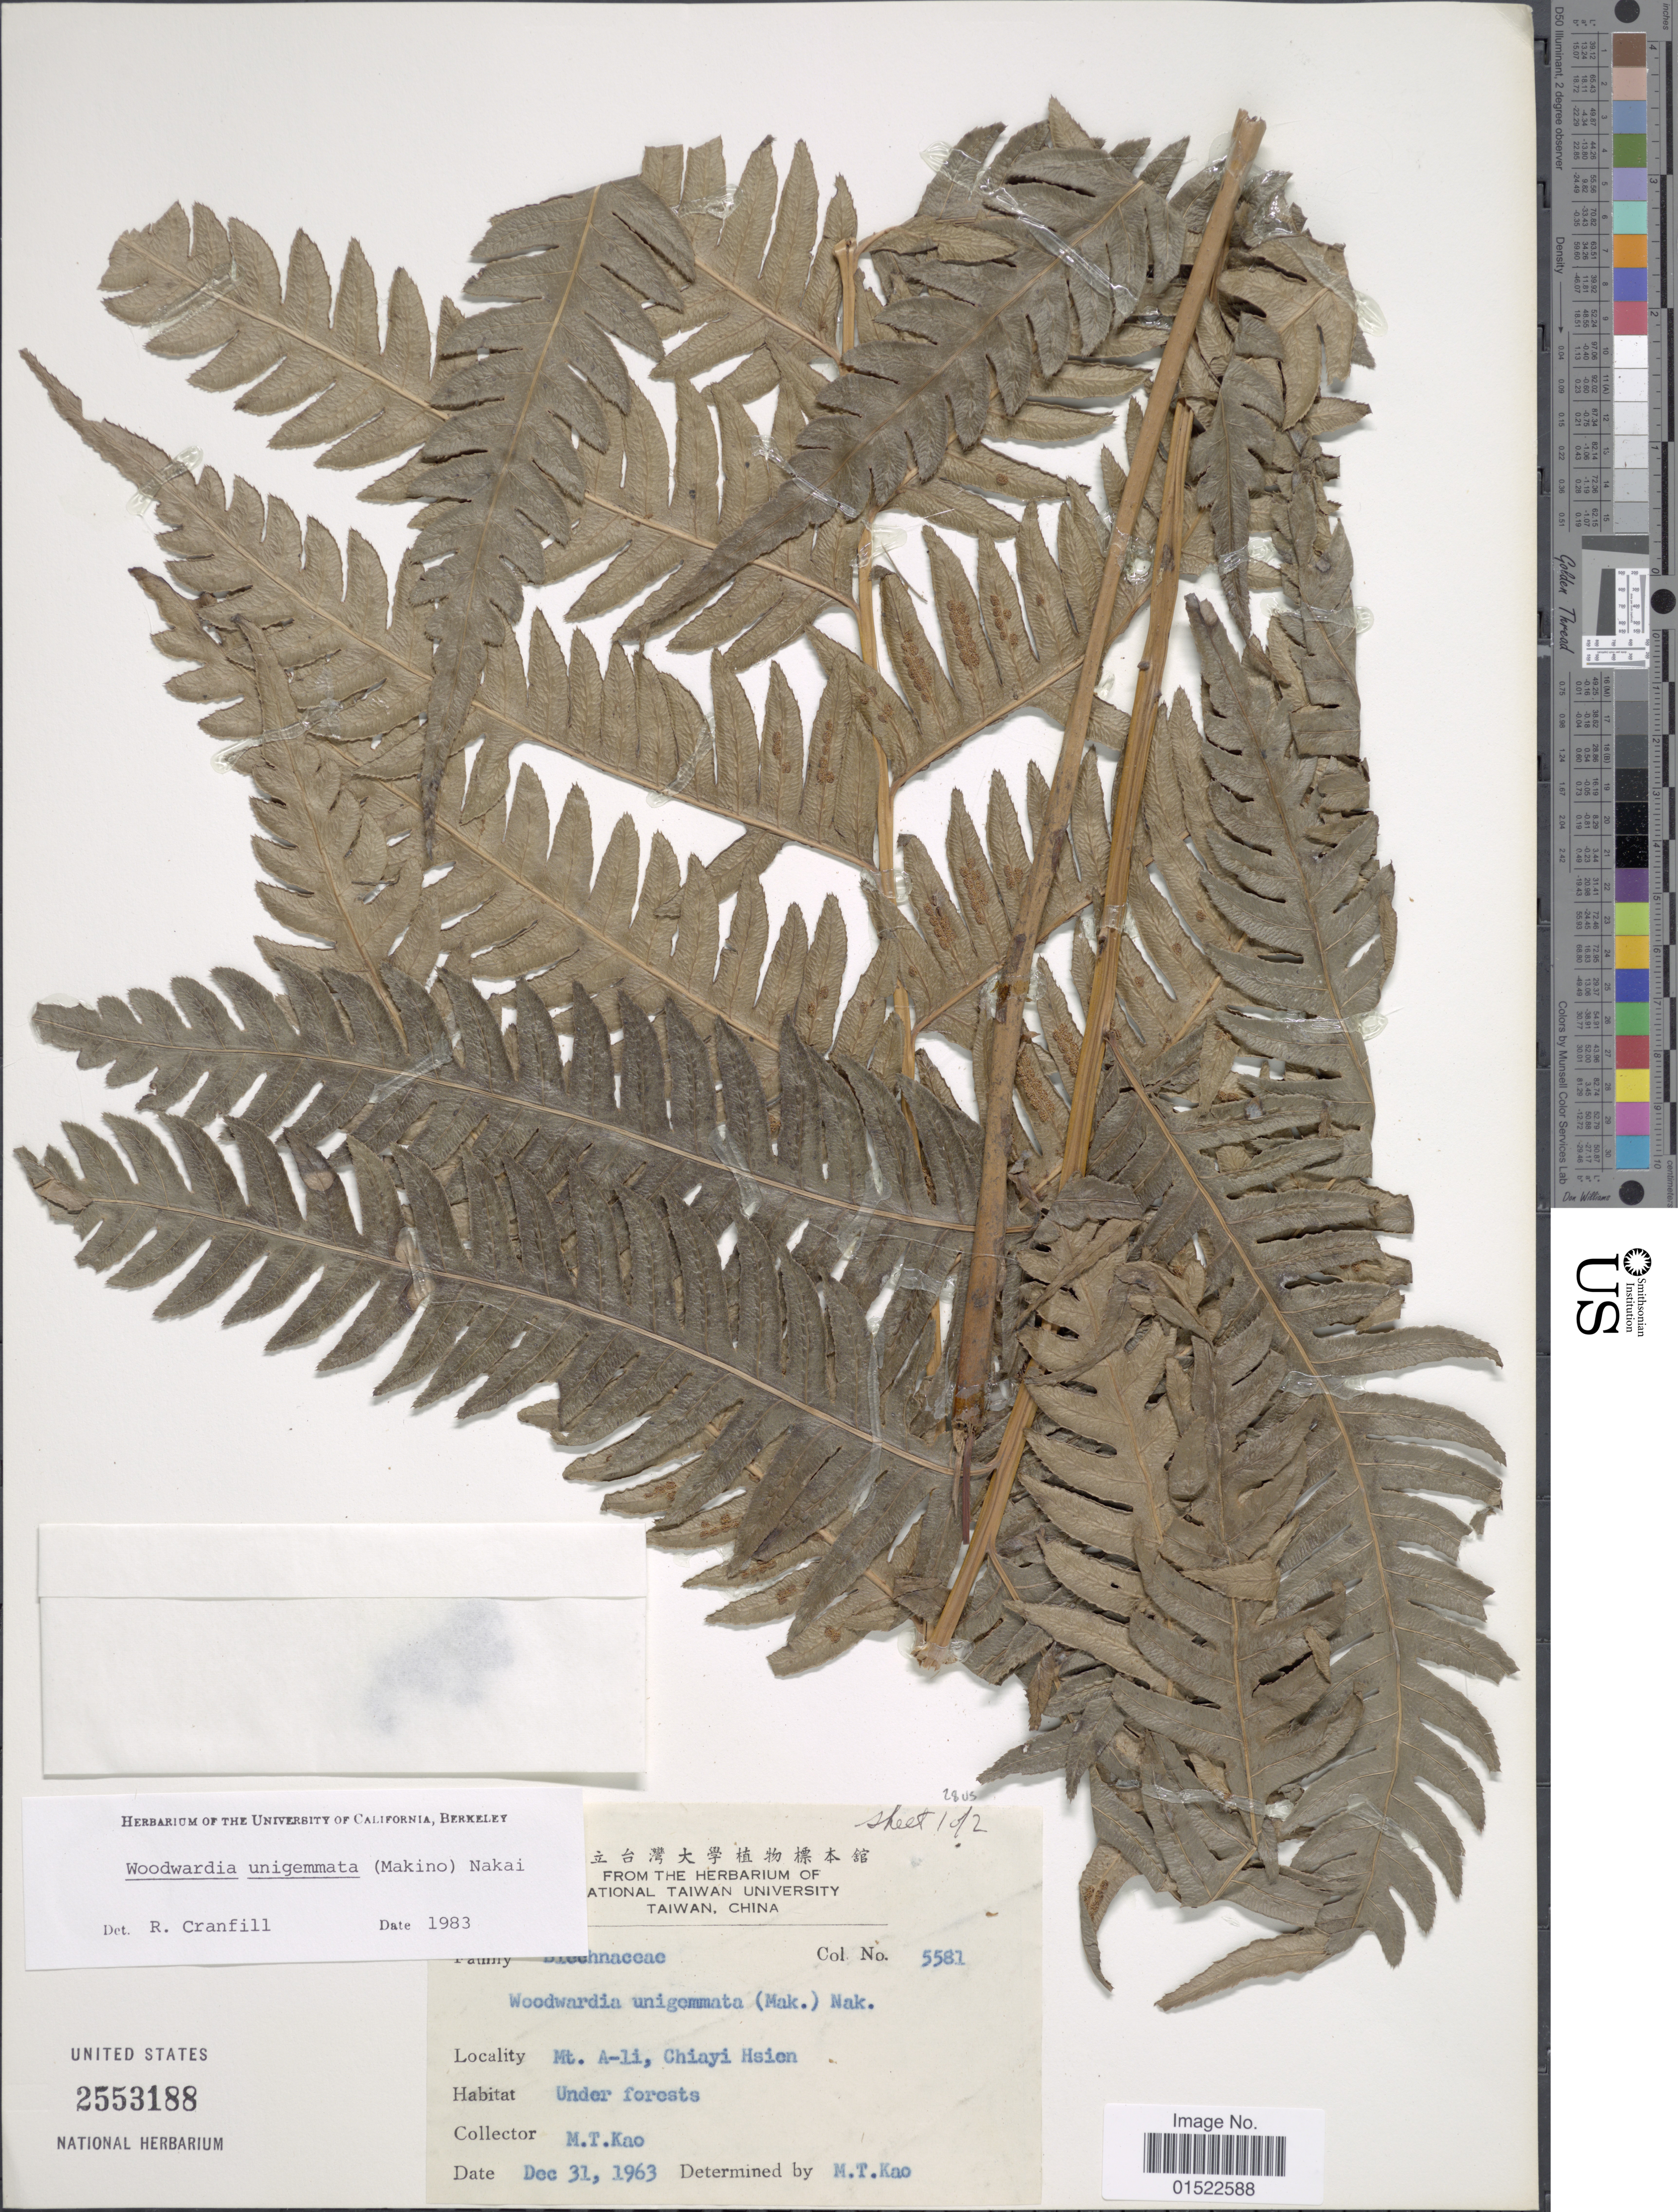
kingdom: Plantae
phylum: Tracheophyta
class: Polypodiopsida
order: Polypodiales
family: Blechnaceae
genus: Woodwardia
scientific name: Woodwardia unigemmata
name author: (Makino) Nakai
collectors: M. T. Kao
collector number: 5581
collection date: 1963-12-31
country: Taiwan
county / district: Chiayi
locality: Mt. A-li, Chiayi Hsien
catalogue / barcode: US 2553188